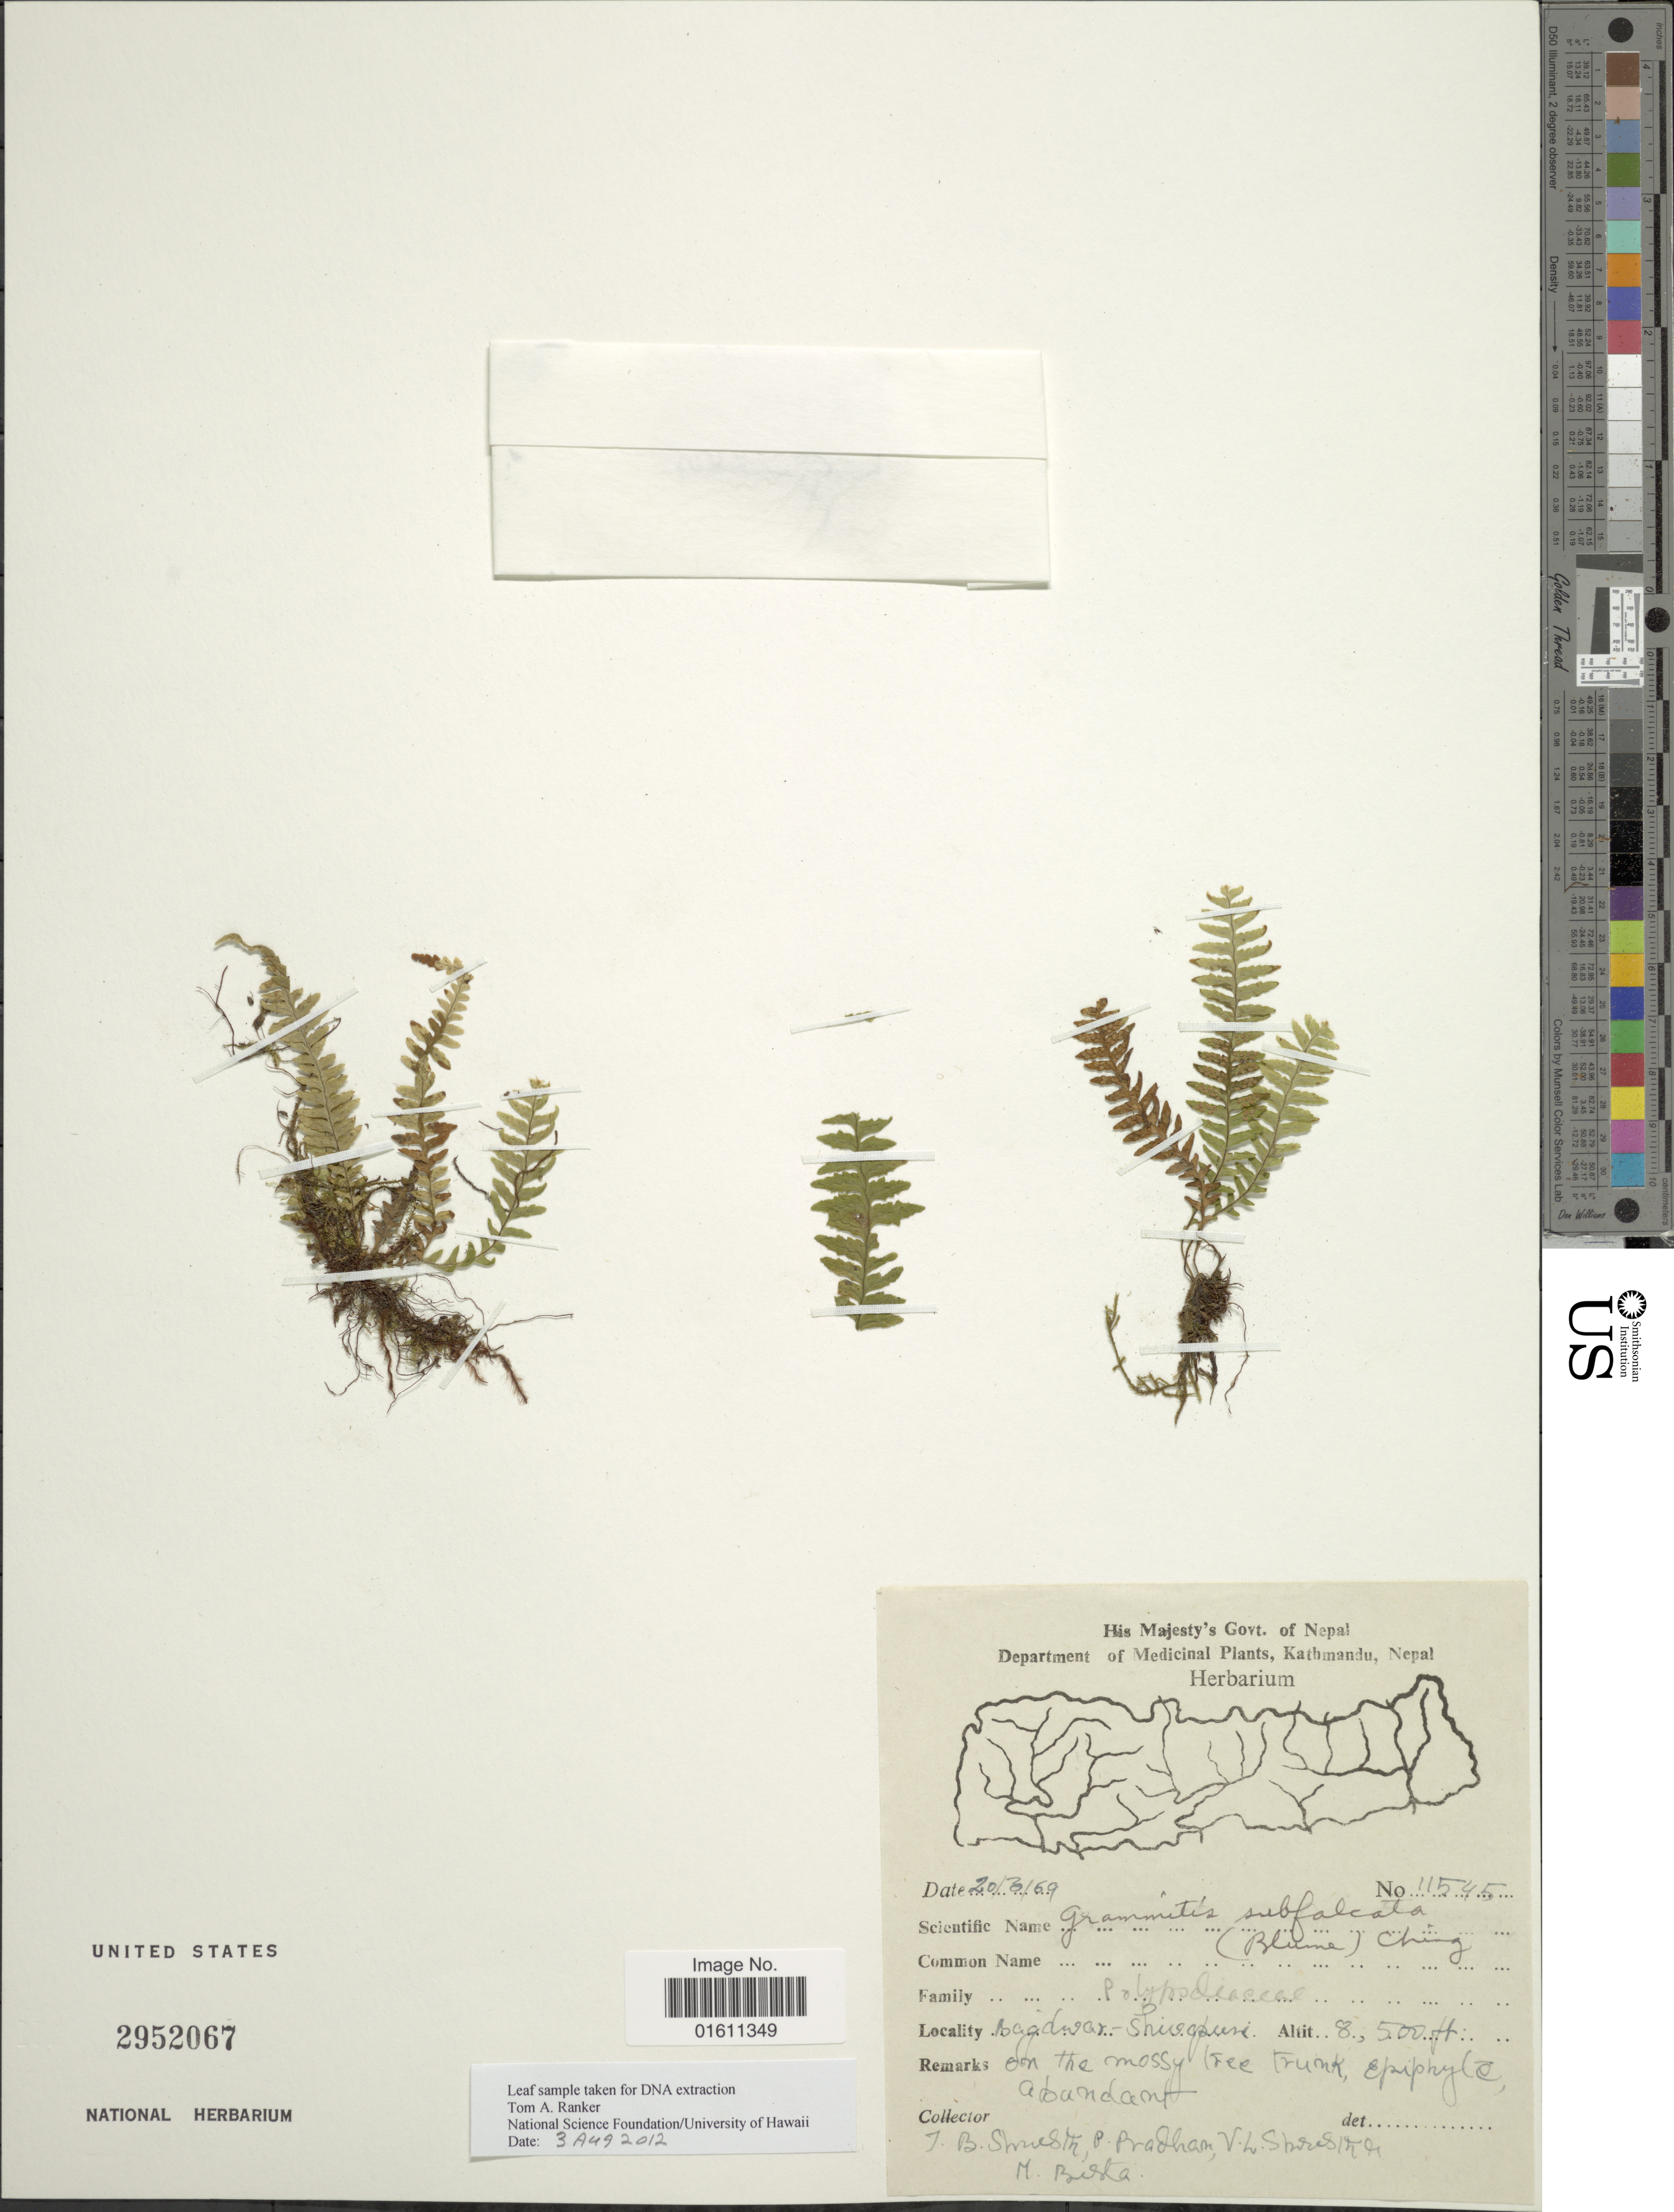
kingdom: Plantae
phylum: Tracheophyta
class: Polypodiopsida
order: Polypodiales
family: Polypodiaceae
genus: Tomophyllum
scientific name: Tomophyllum donianum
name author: (Spreng.) Fraser-Jenk. & Parris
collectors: T. B. Shrestha, P. Pradhan, V. Shrestha & M. Bista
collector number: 11545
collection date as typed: Transcribed d/m/y: 20/3/69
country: Nepal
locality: Bagdwar-Shivapuri.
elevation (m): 2591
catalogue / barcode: US 2952067